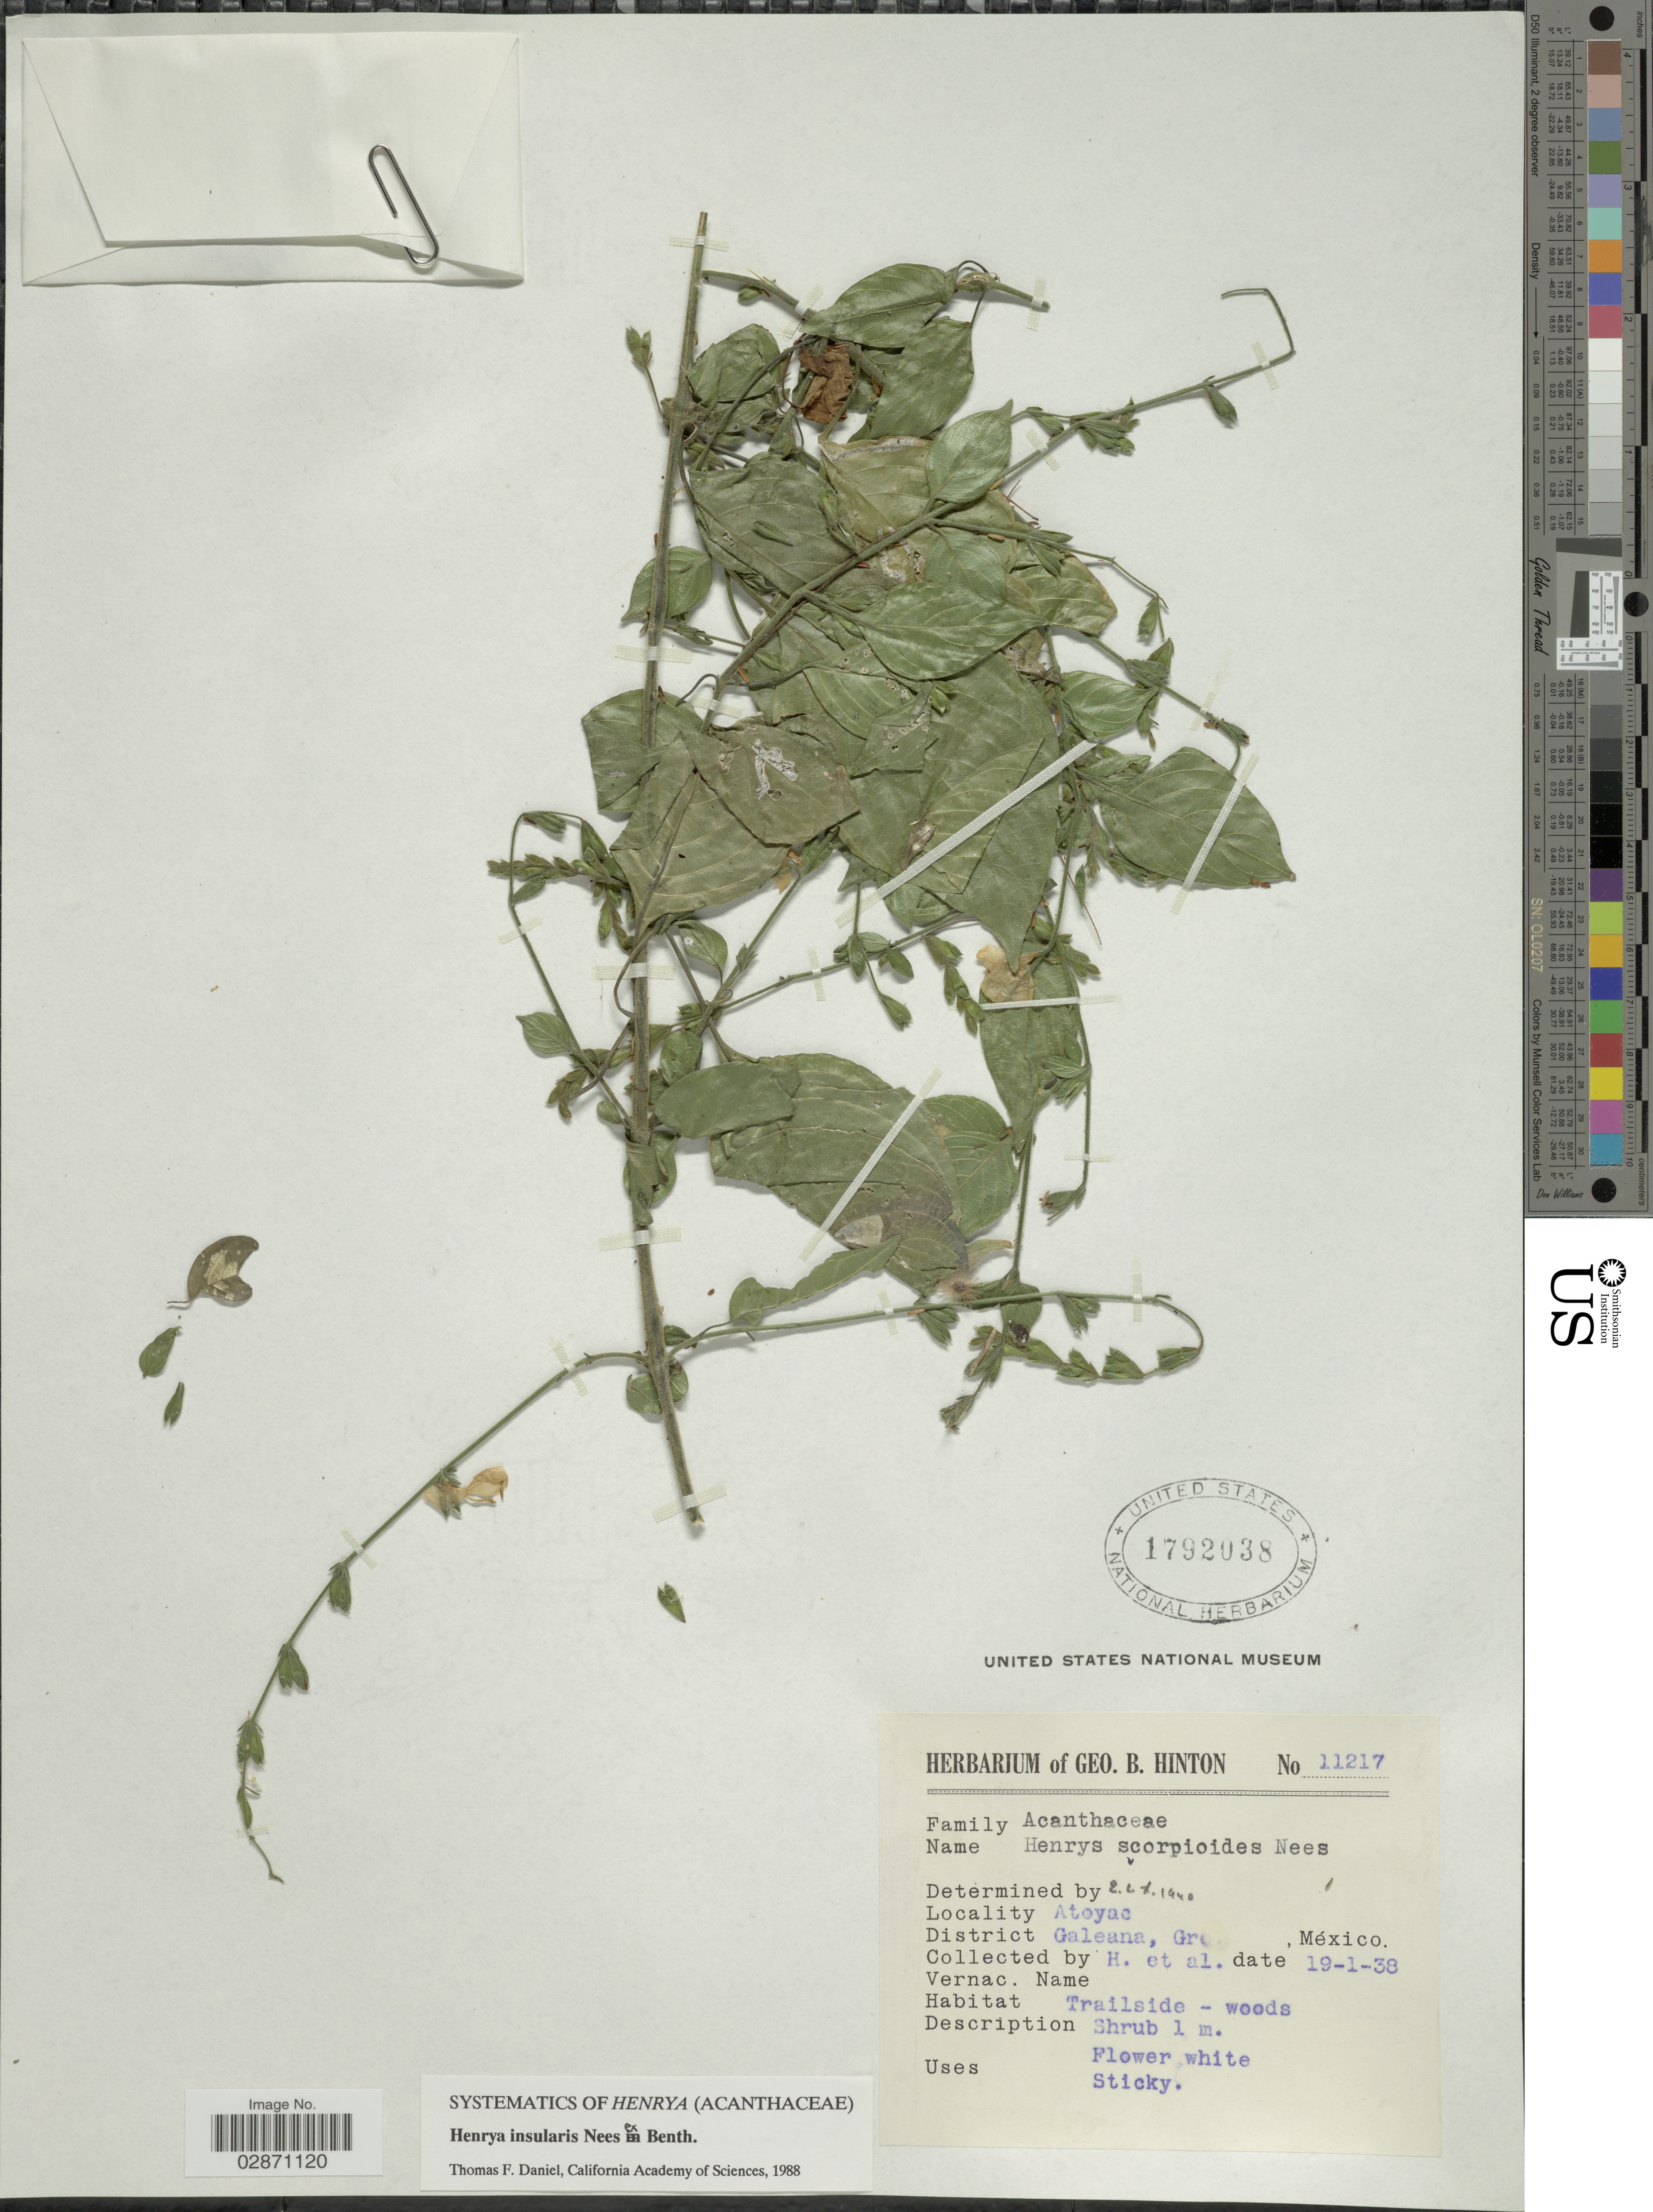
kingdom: Plantae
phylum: Tracheophyta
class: Magnoliopsida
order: Lamiales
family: Acanthaceae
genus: Henrya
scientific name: Henrya insularis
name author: Nees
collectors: G. B. Hinton & et al.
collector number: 11217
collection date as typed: Transcribed d/m/y: 19/1/38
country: Mexico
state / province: Guerrero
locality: Atoyac, District Galeana.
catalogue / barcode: US 1792038